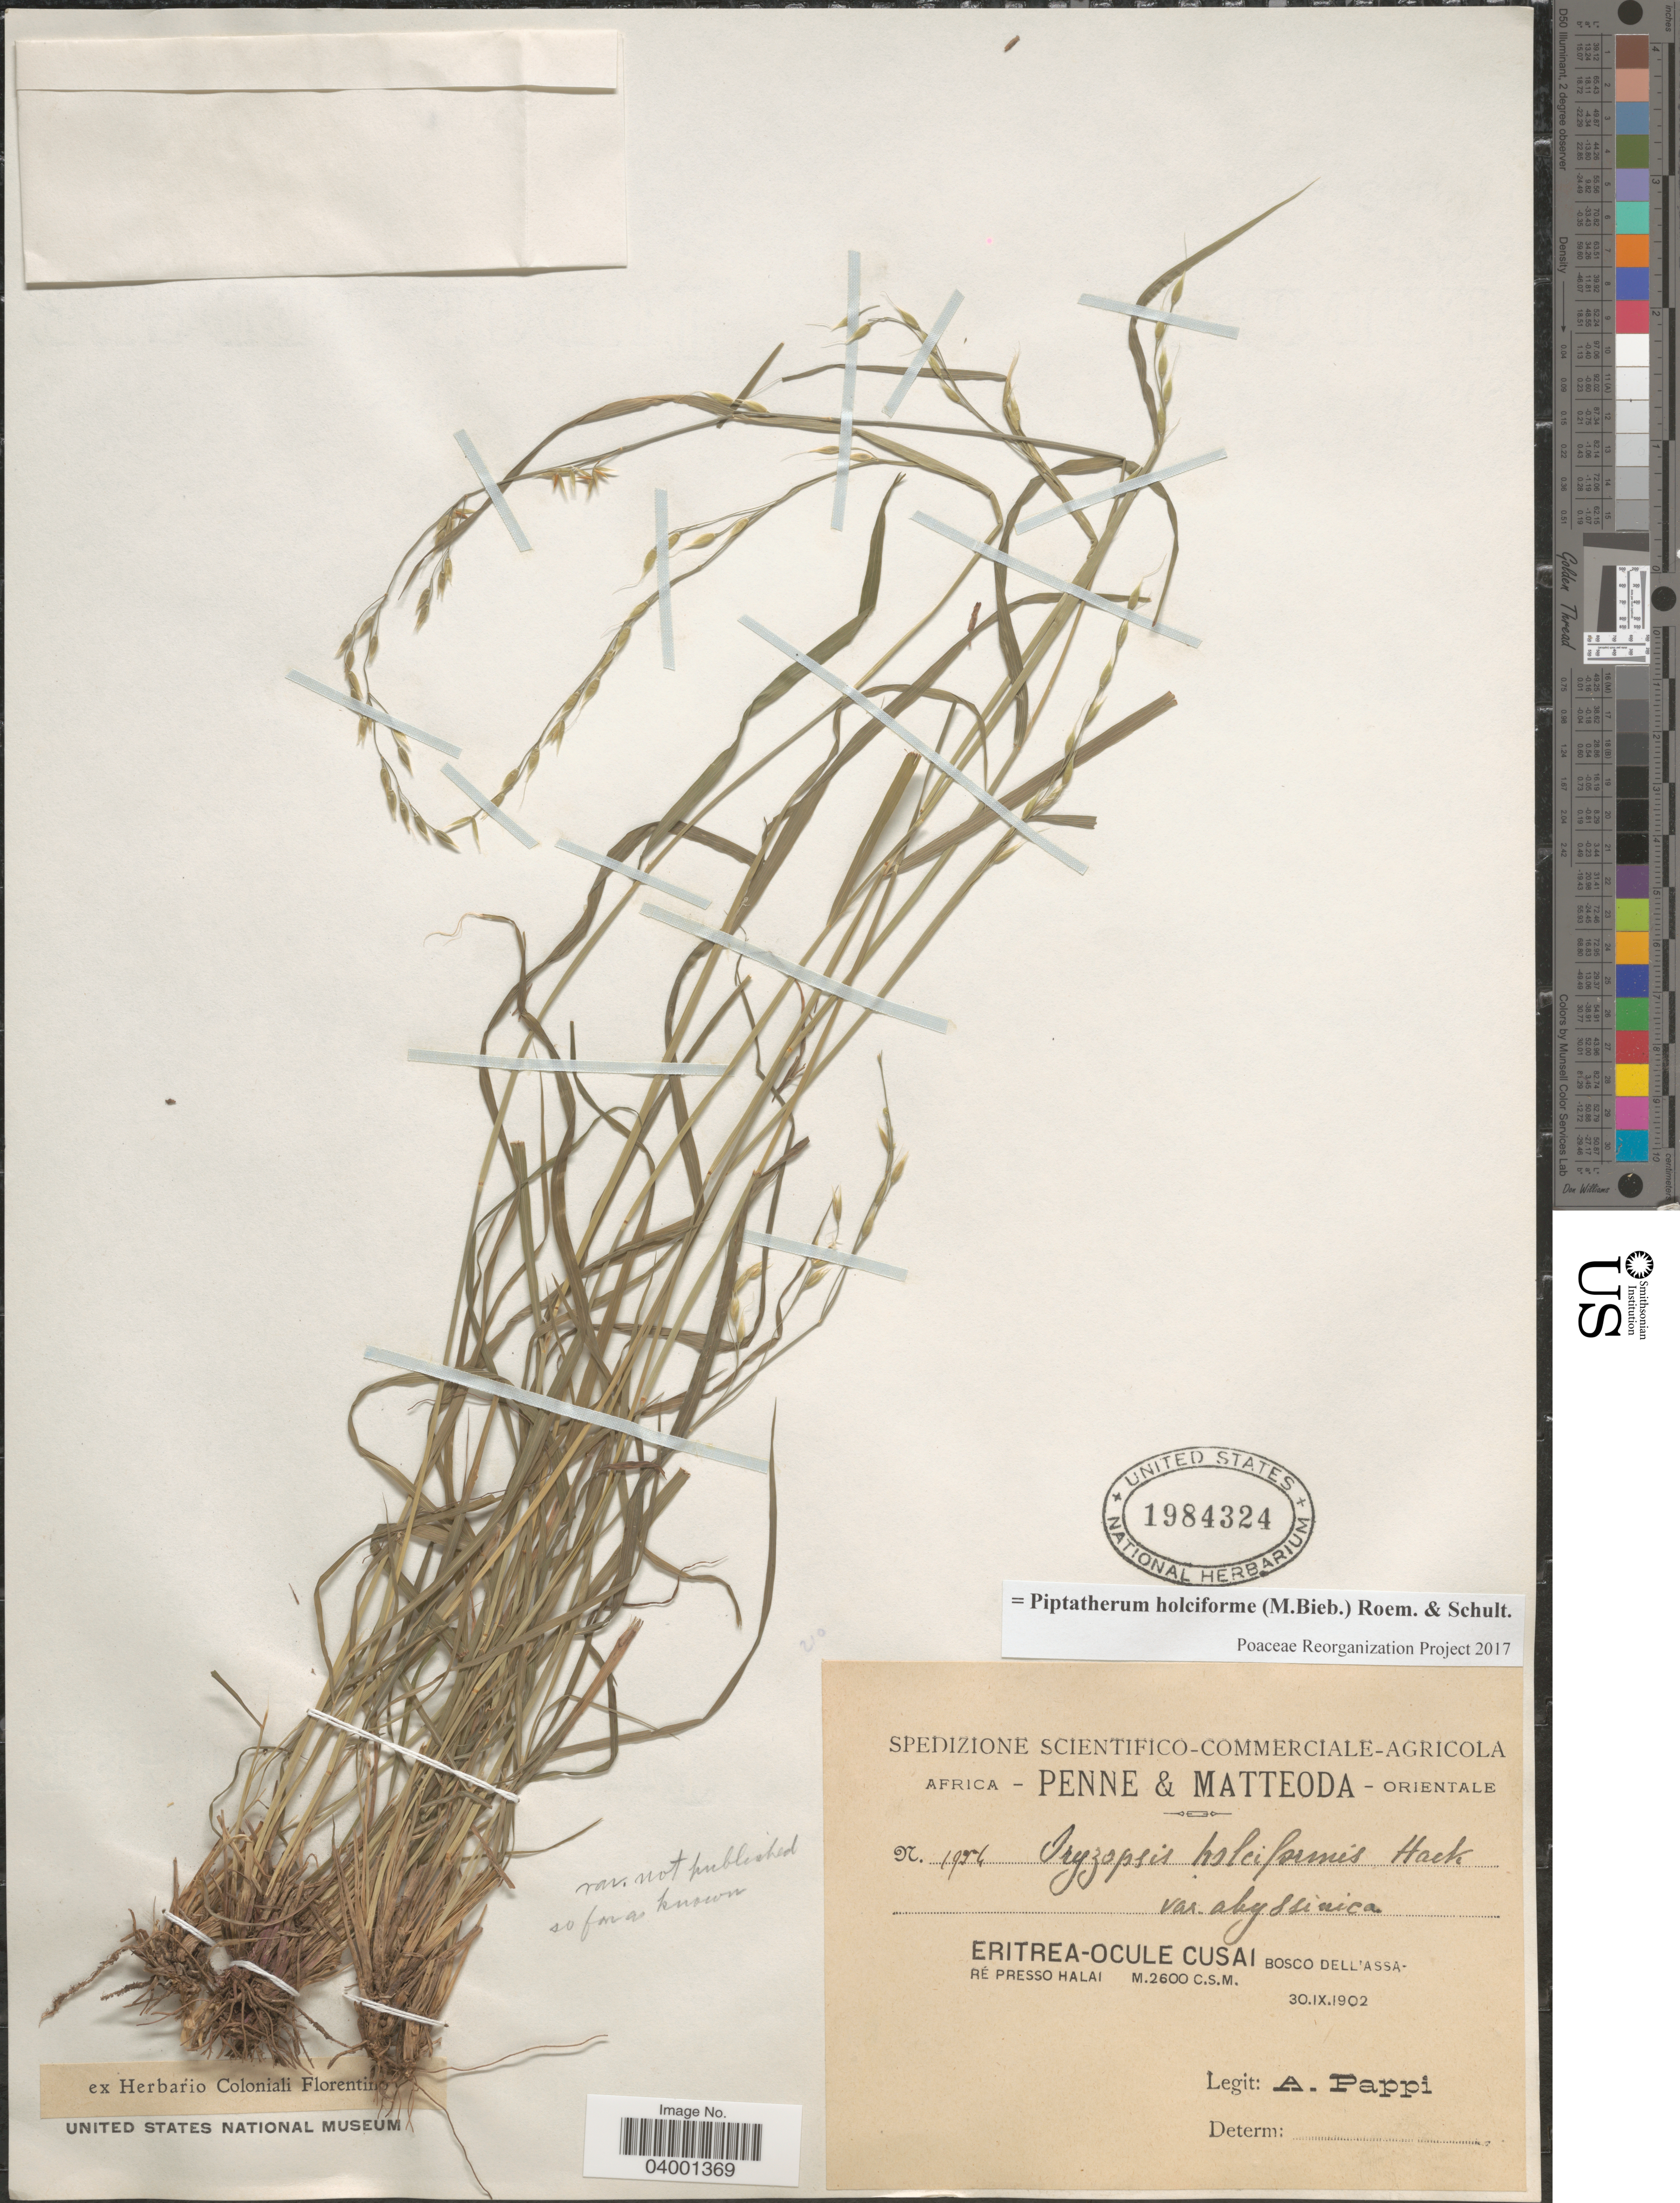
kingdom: Plantae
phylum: Tracheophyta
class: Liliopsida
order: Poales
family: Poaceae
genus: Piptatherum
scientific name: Piptatherum holciforme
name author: (M. Bieb.) Roem. & Schult.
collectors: A. Pappi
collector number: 1954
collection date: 1902-09-30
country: Eritrea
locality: Africa Orientale. Eritrea-Ocule Cusai Bosco Dell'Assa-Ré Presso Halai.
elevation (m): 2600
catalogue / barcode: US 1984324